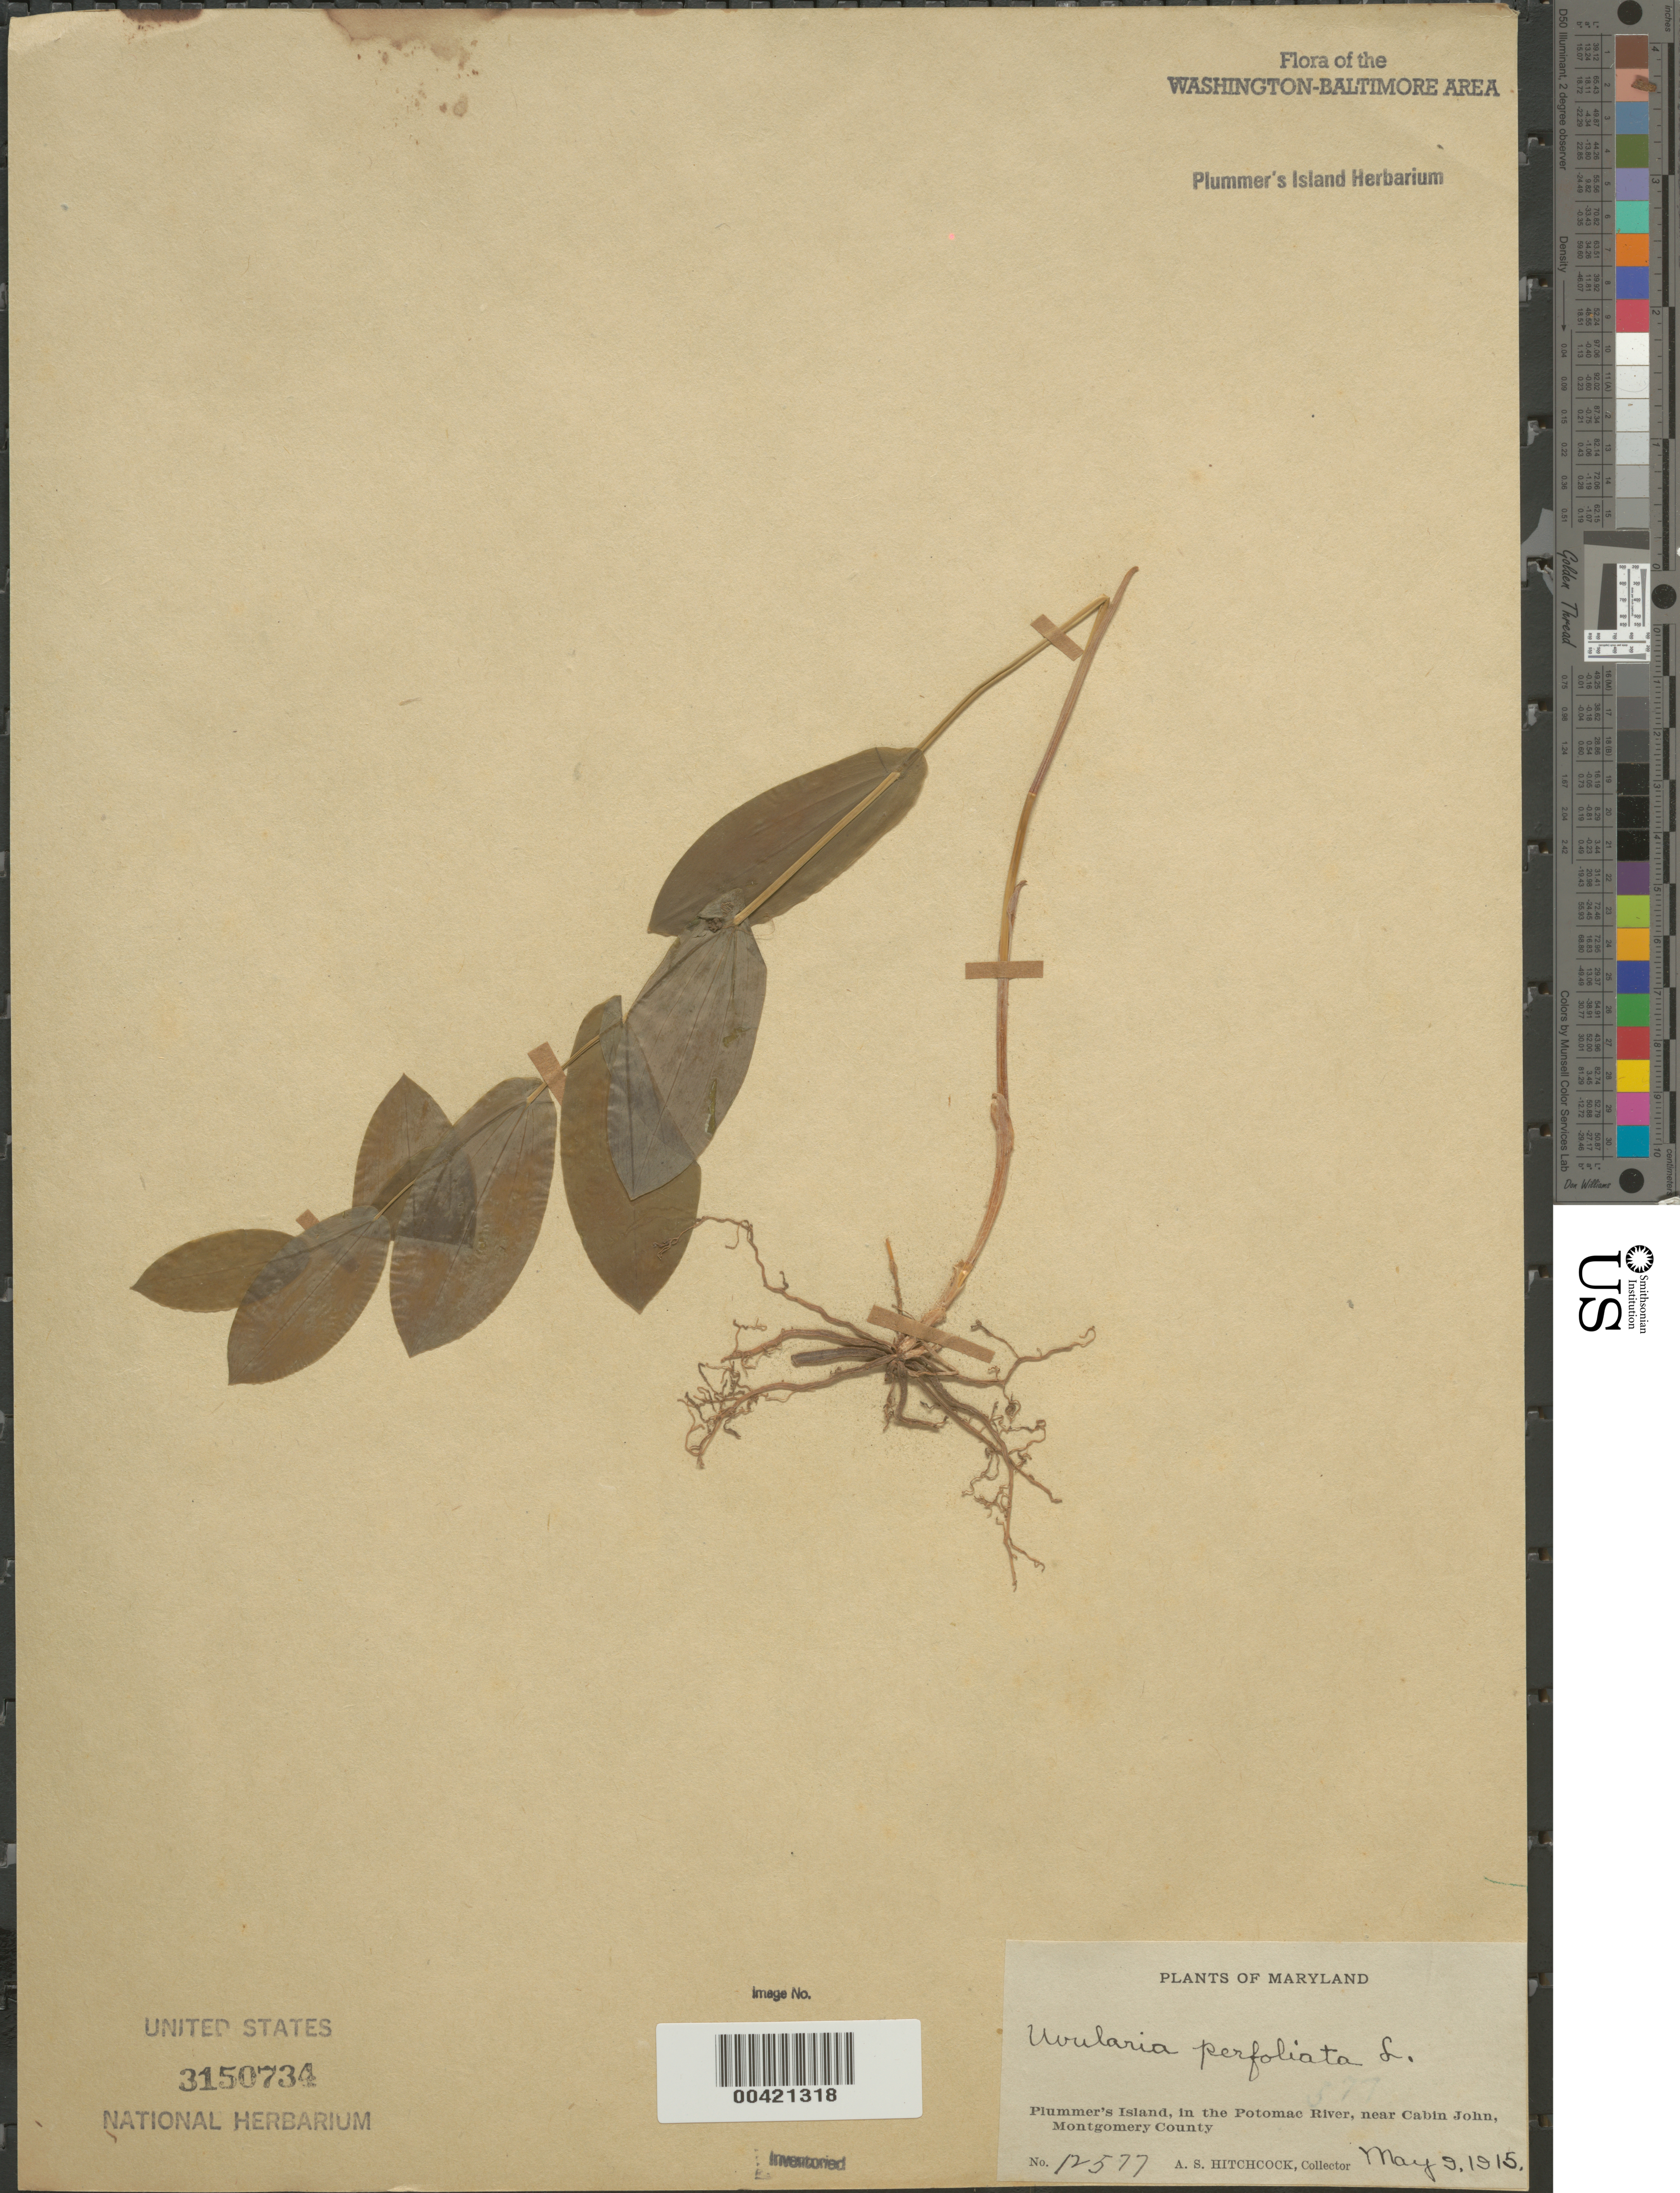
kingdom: Plantae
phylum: Tracheophyta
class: Liliopsida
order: Liliales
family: Colchicaceae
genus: Uvularia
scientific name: Uvularia perfoliata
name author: L.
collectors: A. S. Hitchcock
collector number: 12577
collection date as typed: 09 May 1915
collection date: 1915-05-09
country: United States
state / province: Maryland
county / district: Montgomery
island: Plummers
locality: Plummer's Island C. & O. Canal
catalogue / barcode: US 3150734